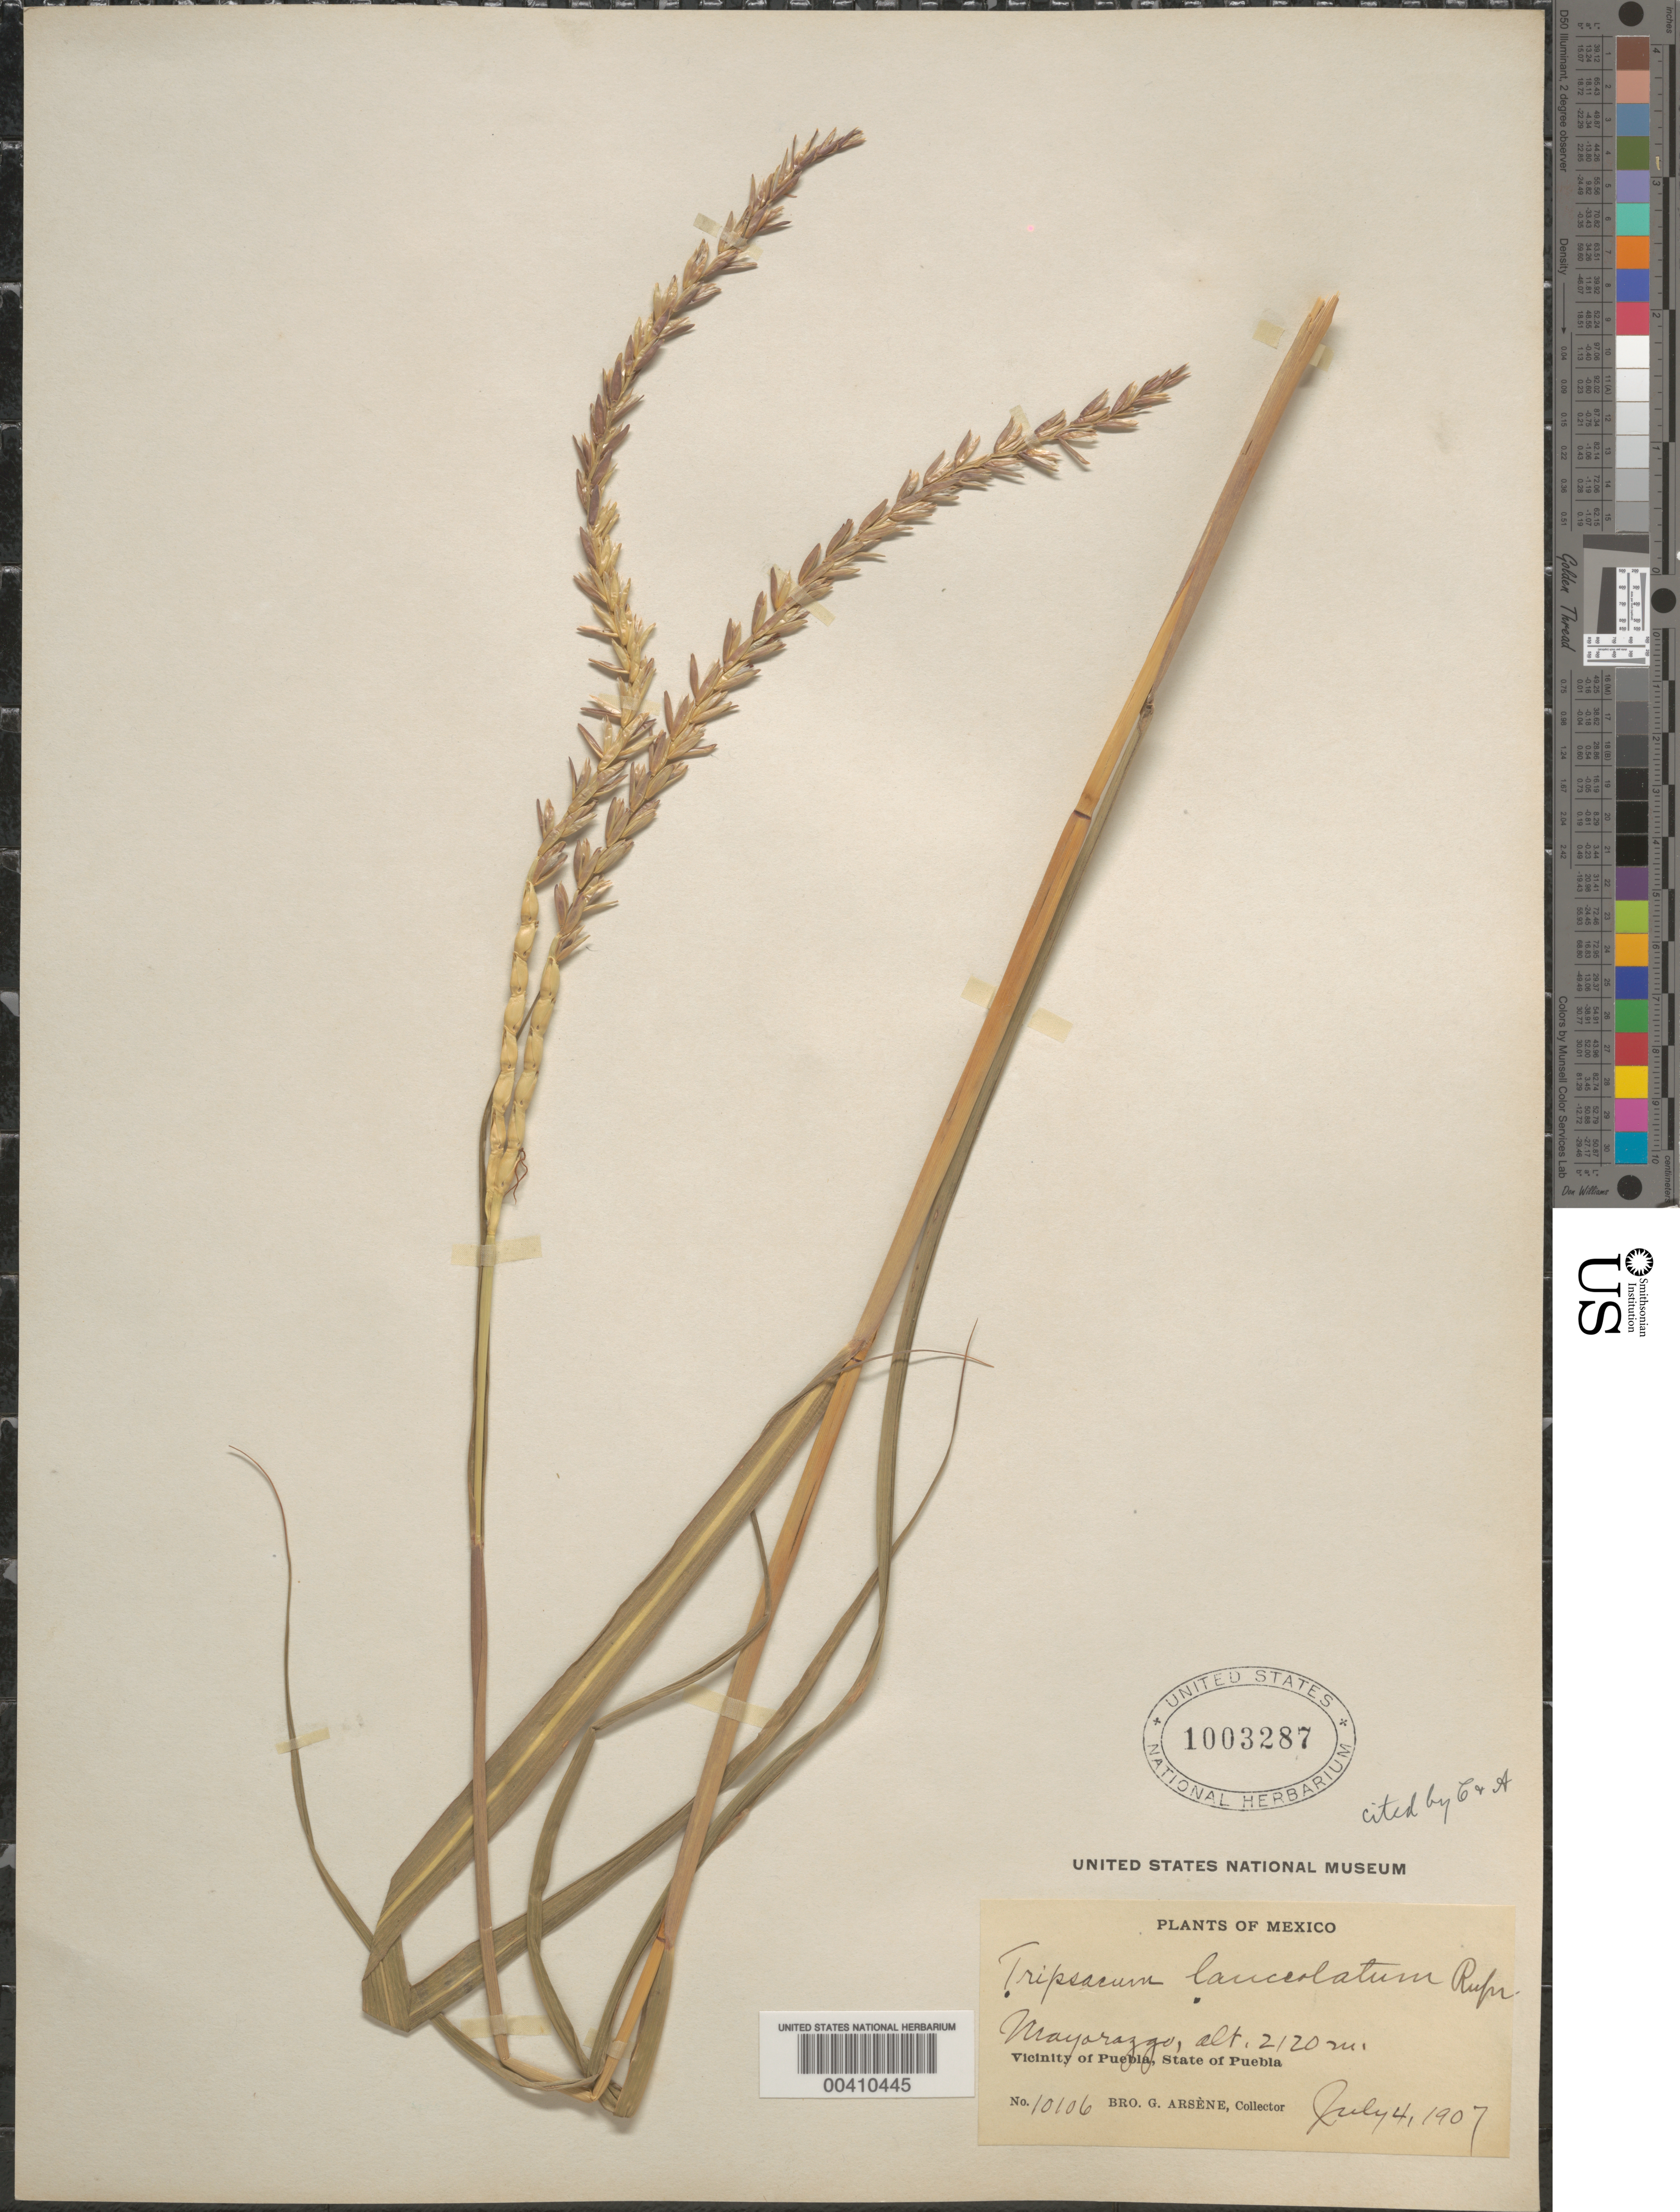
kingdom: Plantae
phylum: Tracheophyta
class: Liliopsida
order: Poales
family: Poaceae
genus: Tripsacum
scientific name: Tripsacum lanceolatum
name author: Rupr. ex E. Fourn.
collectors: Bro. G. Arsène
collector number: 10106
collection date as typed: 4 Jul 1907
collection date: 1907-07-04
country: Mexico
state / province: Puebla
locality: Mayorazgo, vicinity of Puebla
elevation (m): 2120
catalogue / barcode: US 1003287